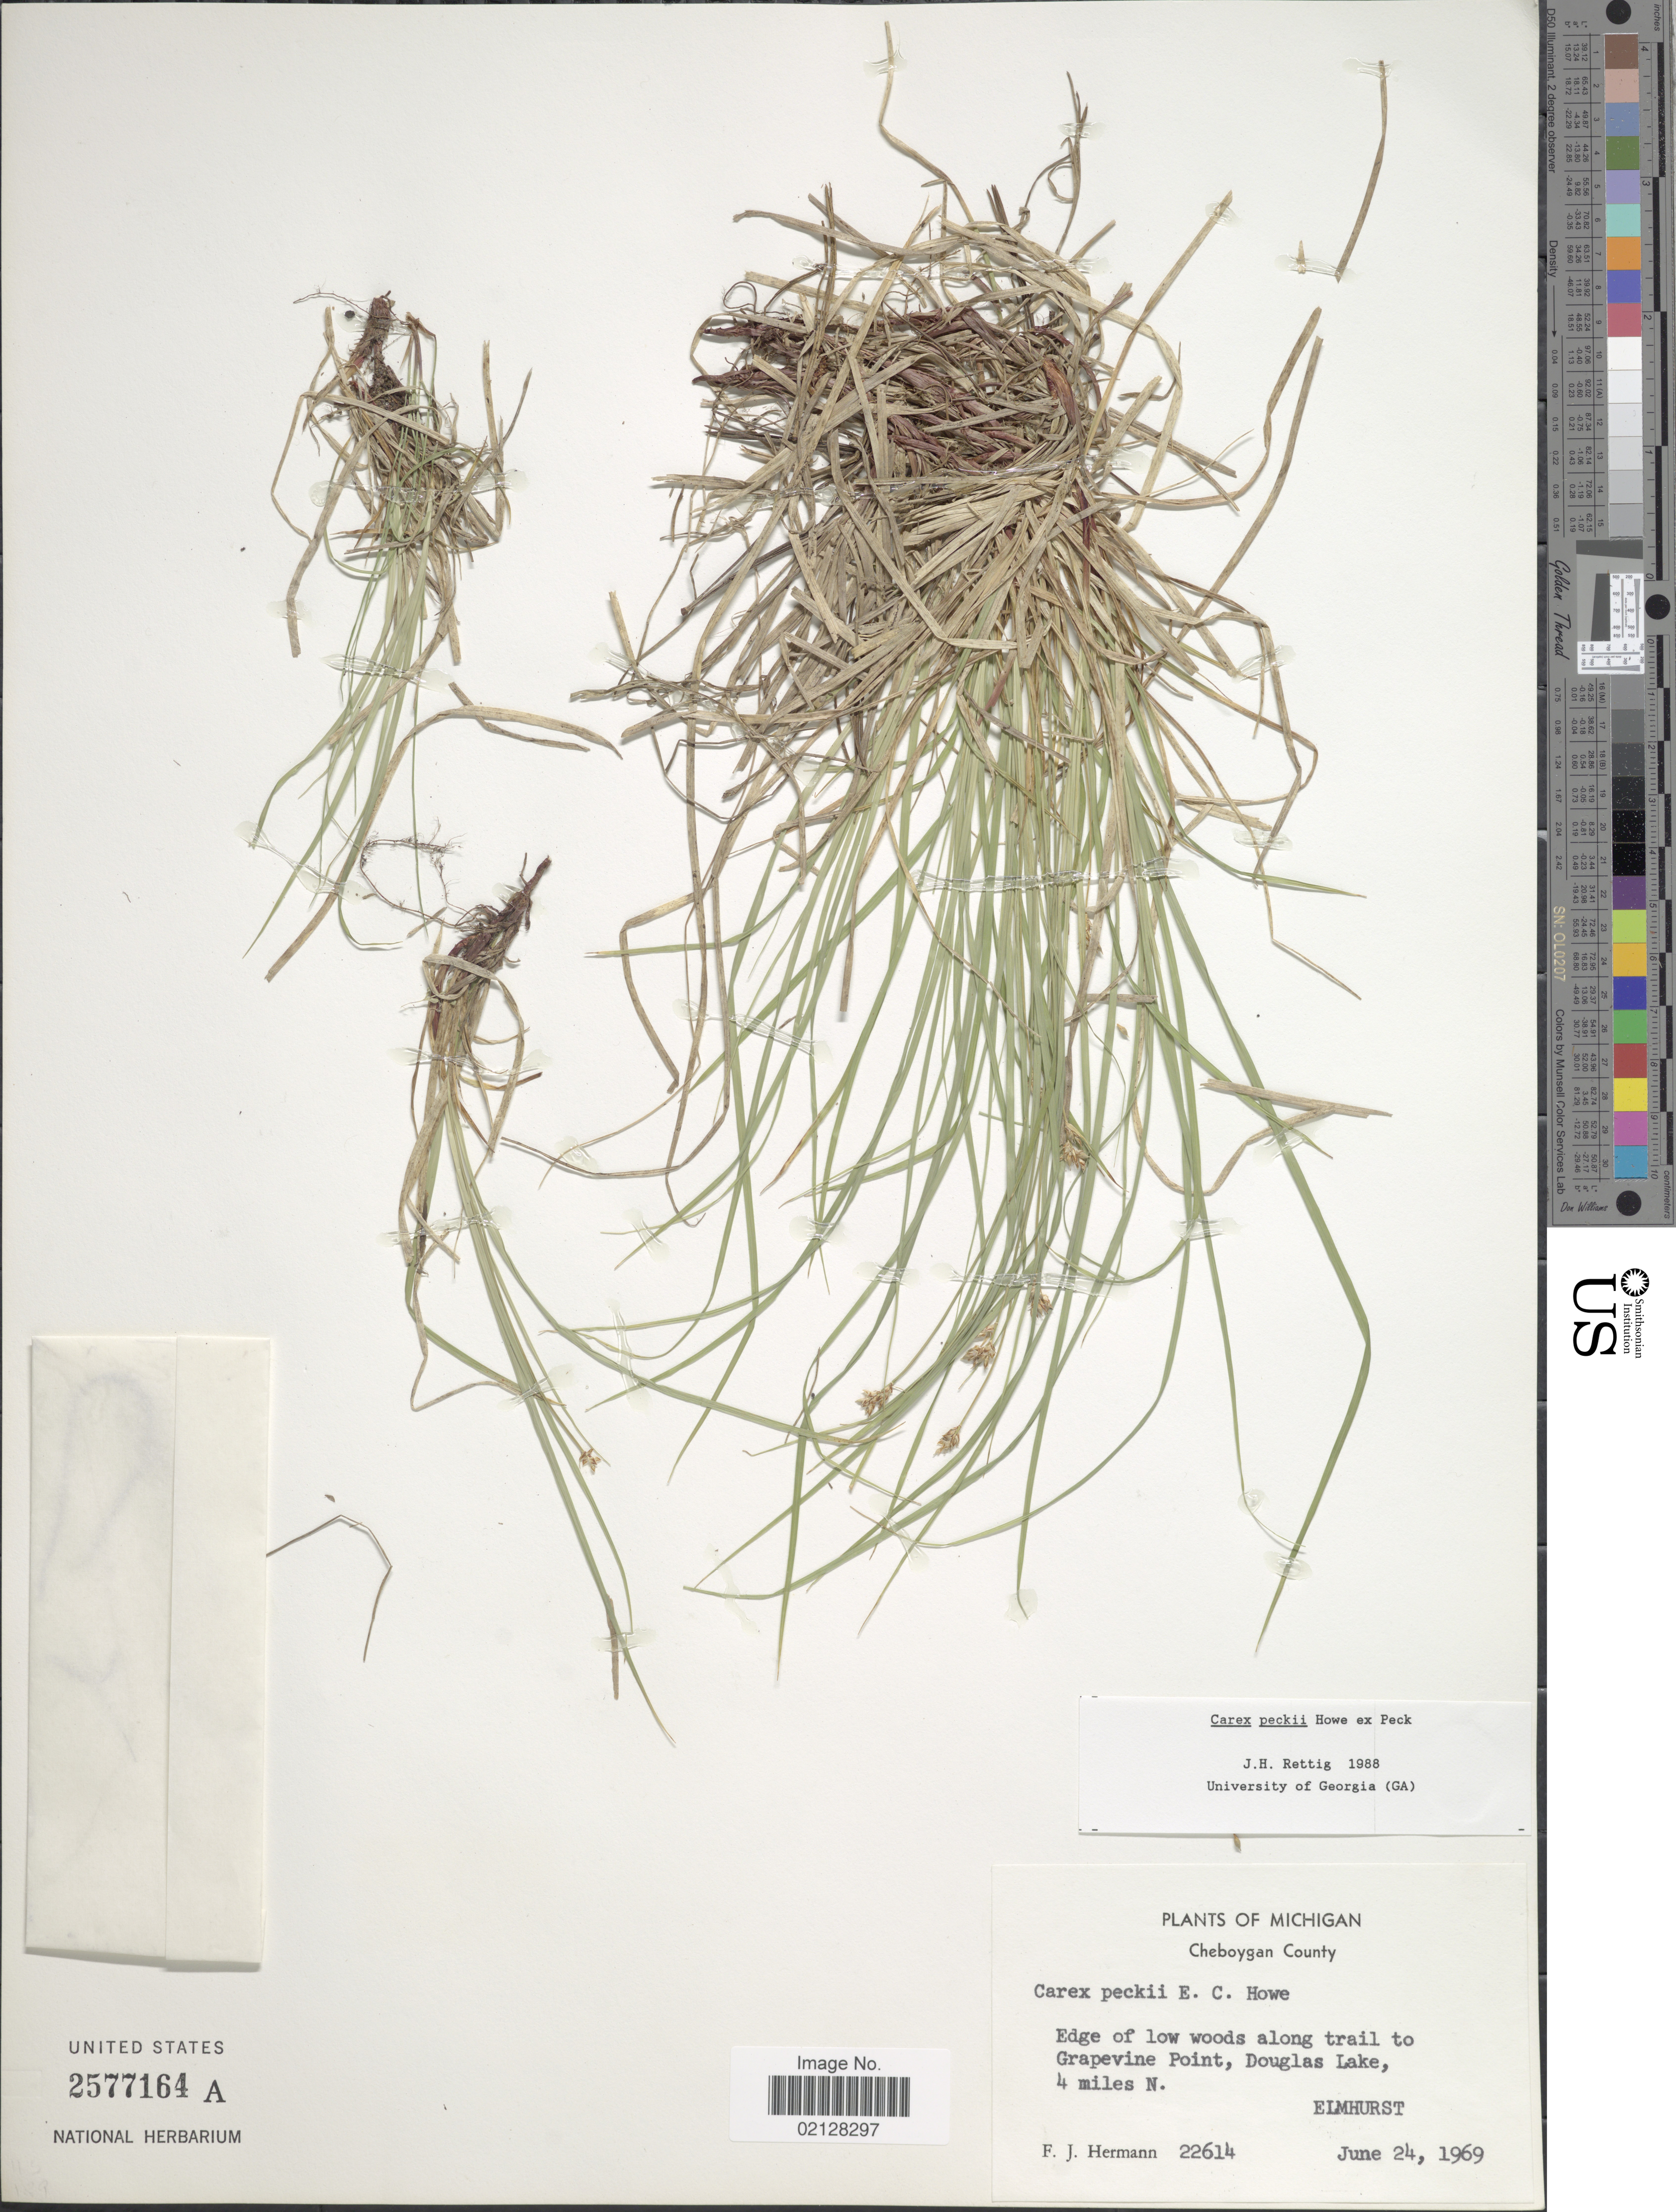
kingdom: Plantae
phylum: Tracheophyta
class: Liliopsida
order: Poales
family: Cyperaceae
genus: Carex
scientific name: Carex peckii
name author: Howe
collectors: F. J. Hermann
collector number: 22614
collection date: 1969-06-24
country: United States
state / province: Michigan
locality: Cheboygan County. along trail to Grapevine Point, Douglas Lake, 4 miles N. Elmhurst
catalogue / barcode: US 2577164A